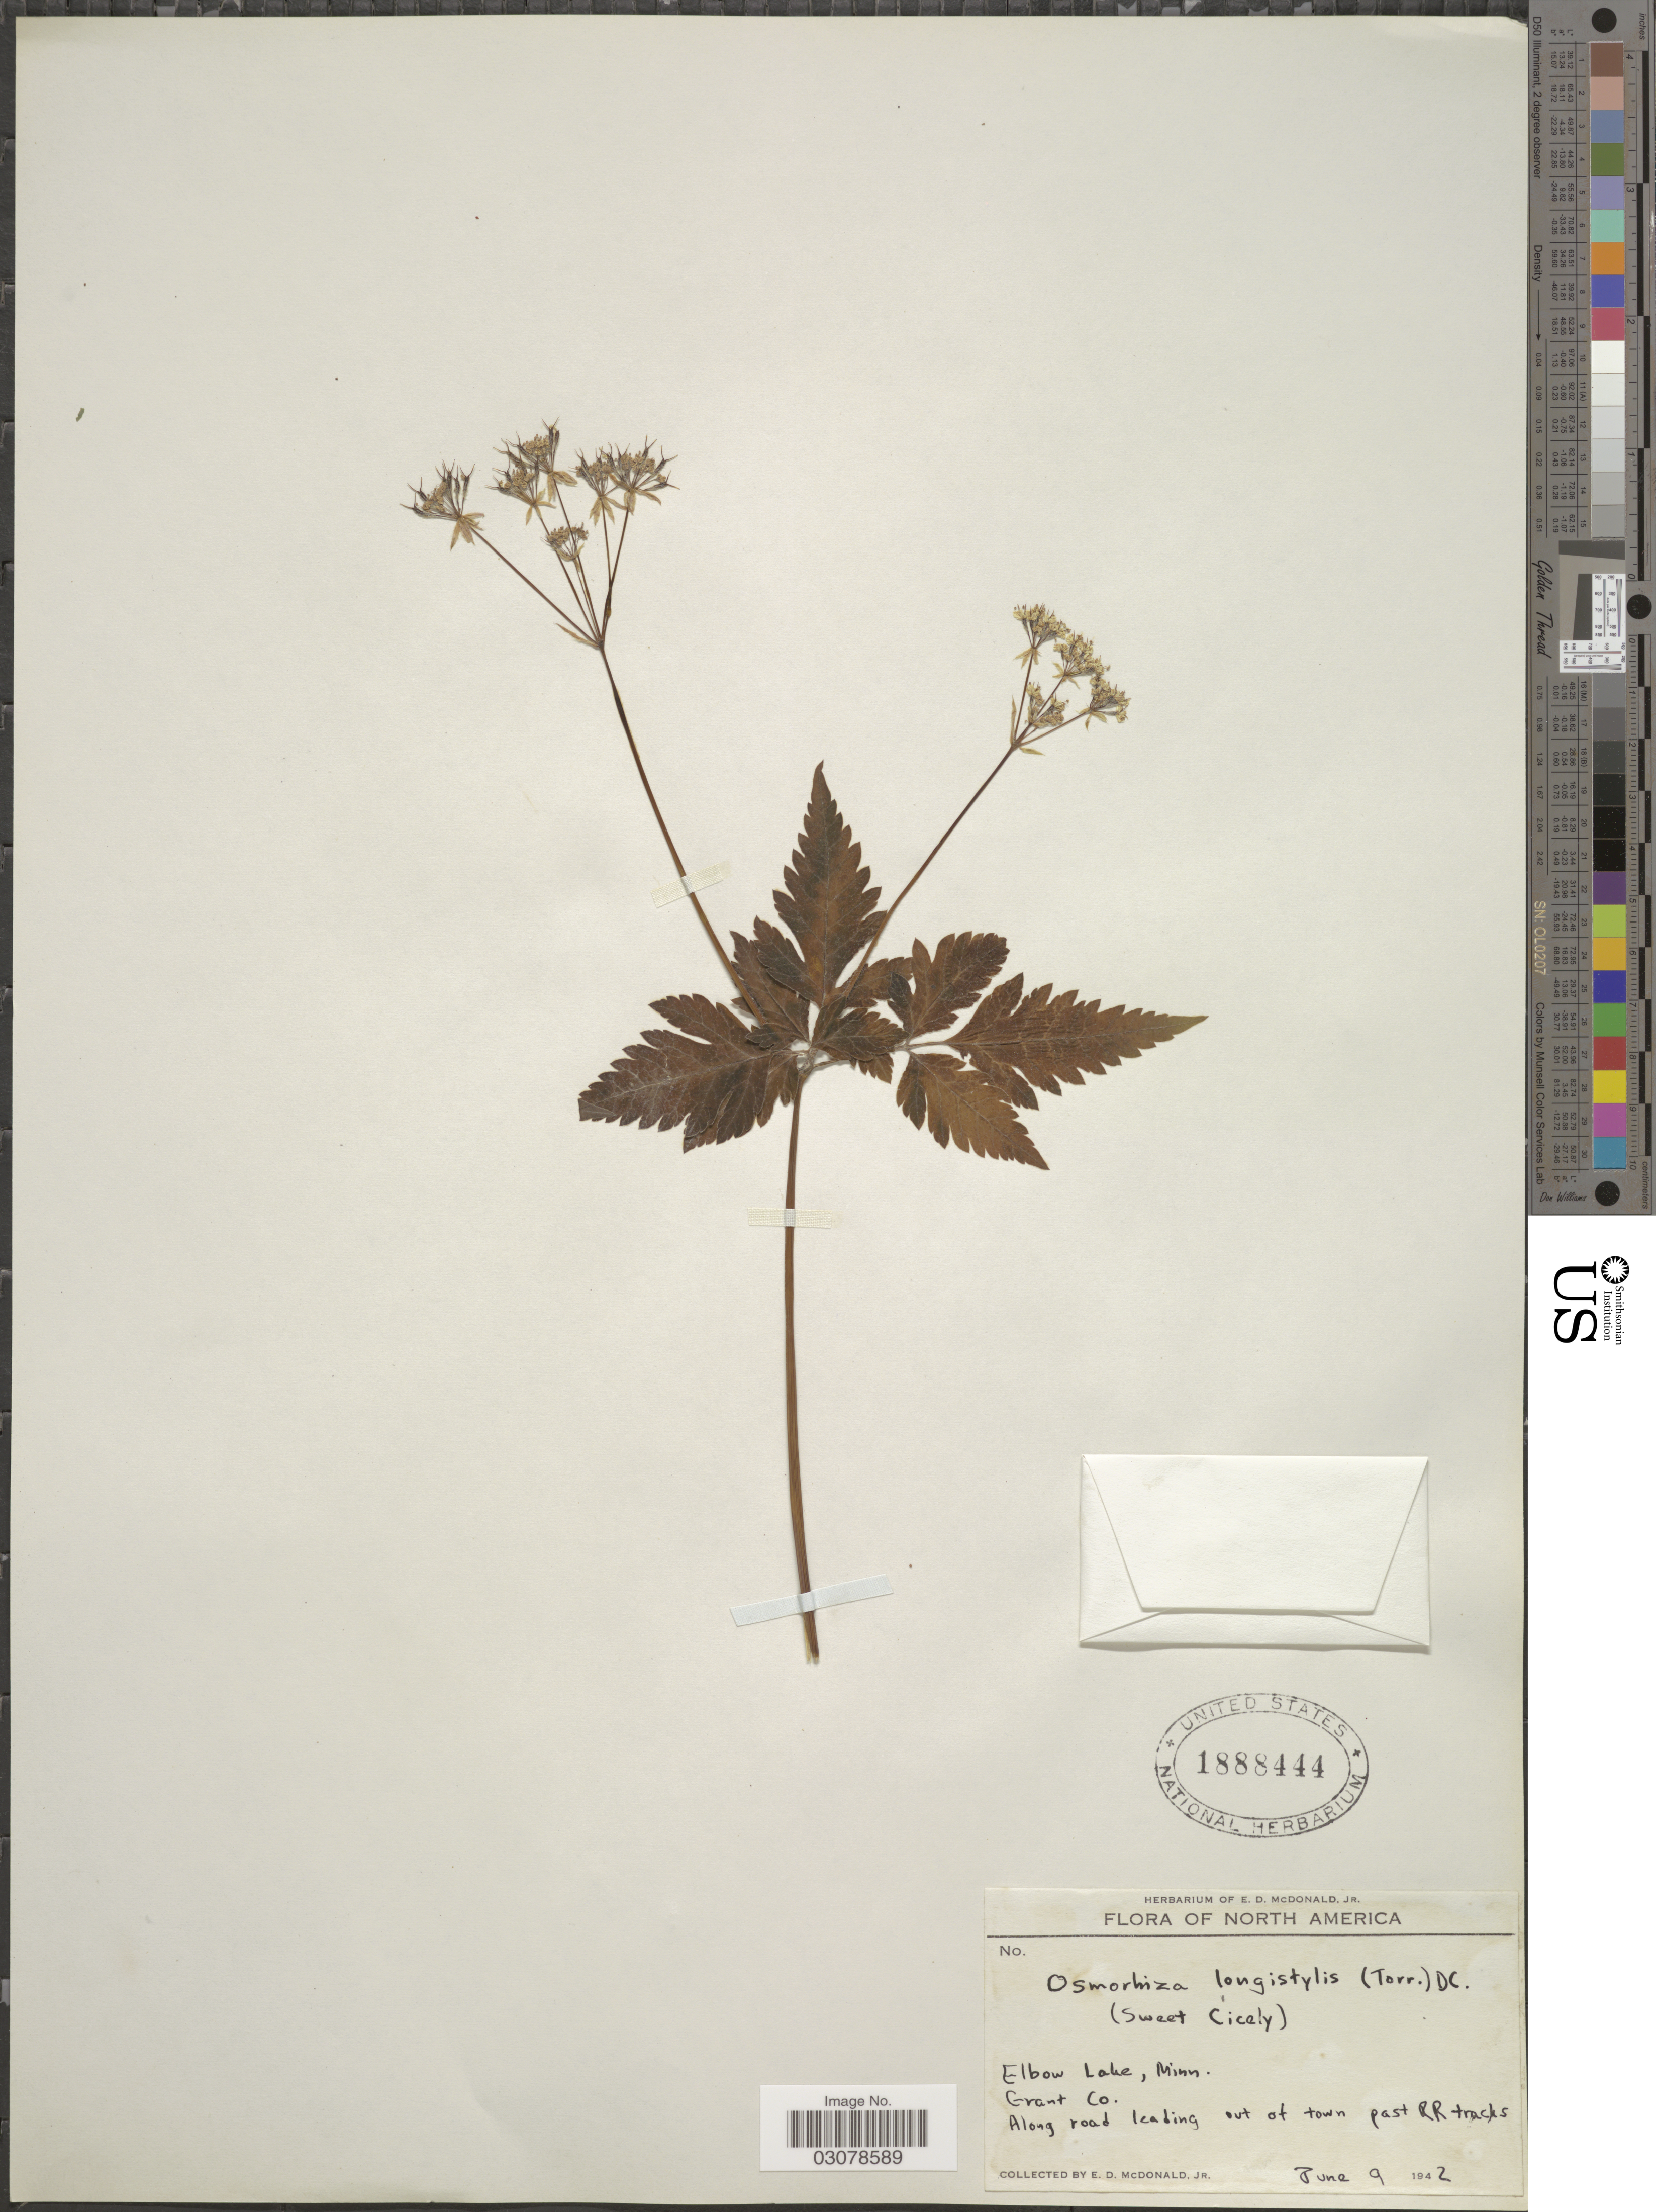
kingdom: Plantae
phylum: Tracheophyta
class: Magnoliopsida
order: Apiales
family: Apiaceae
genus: Osmorhiza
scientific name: Osmorhiza longistylis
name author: (Torr.) DC.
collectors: E. D. McDonald Jr.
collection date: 1942-06-09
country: United States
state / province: Minnesota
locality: Elbow Lake. Grant Co. Along road leading out of town past RR tracks.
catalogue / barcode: US 1888444